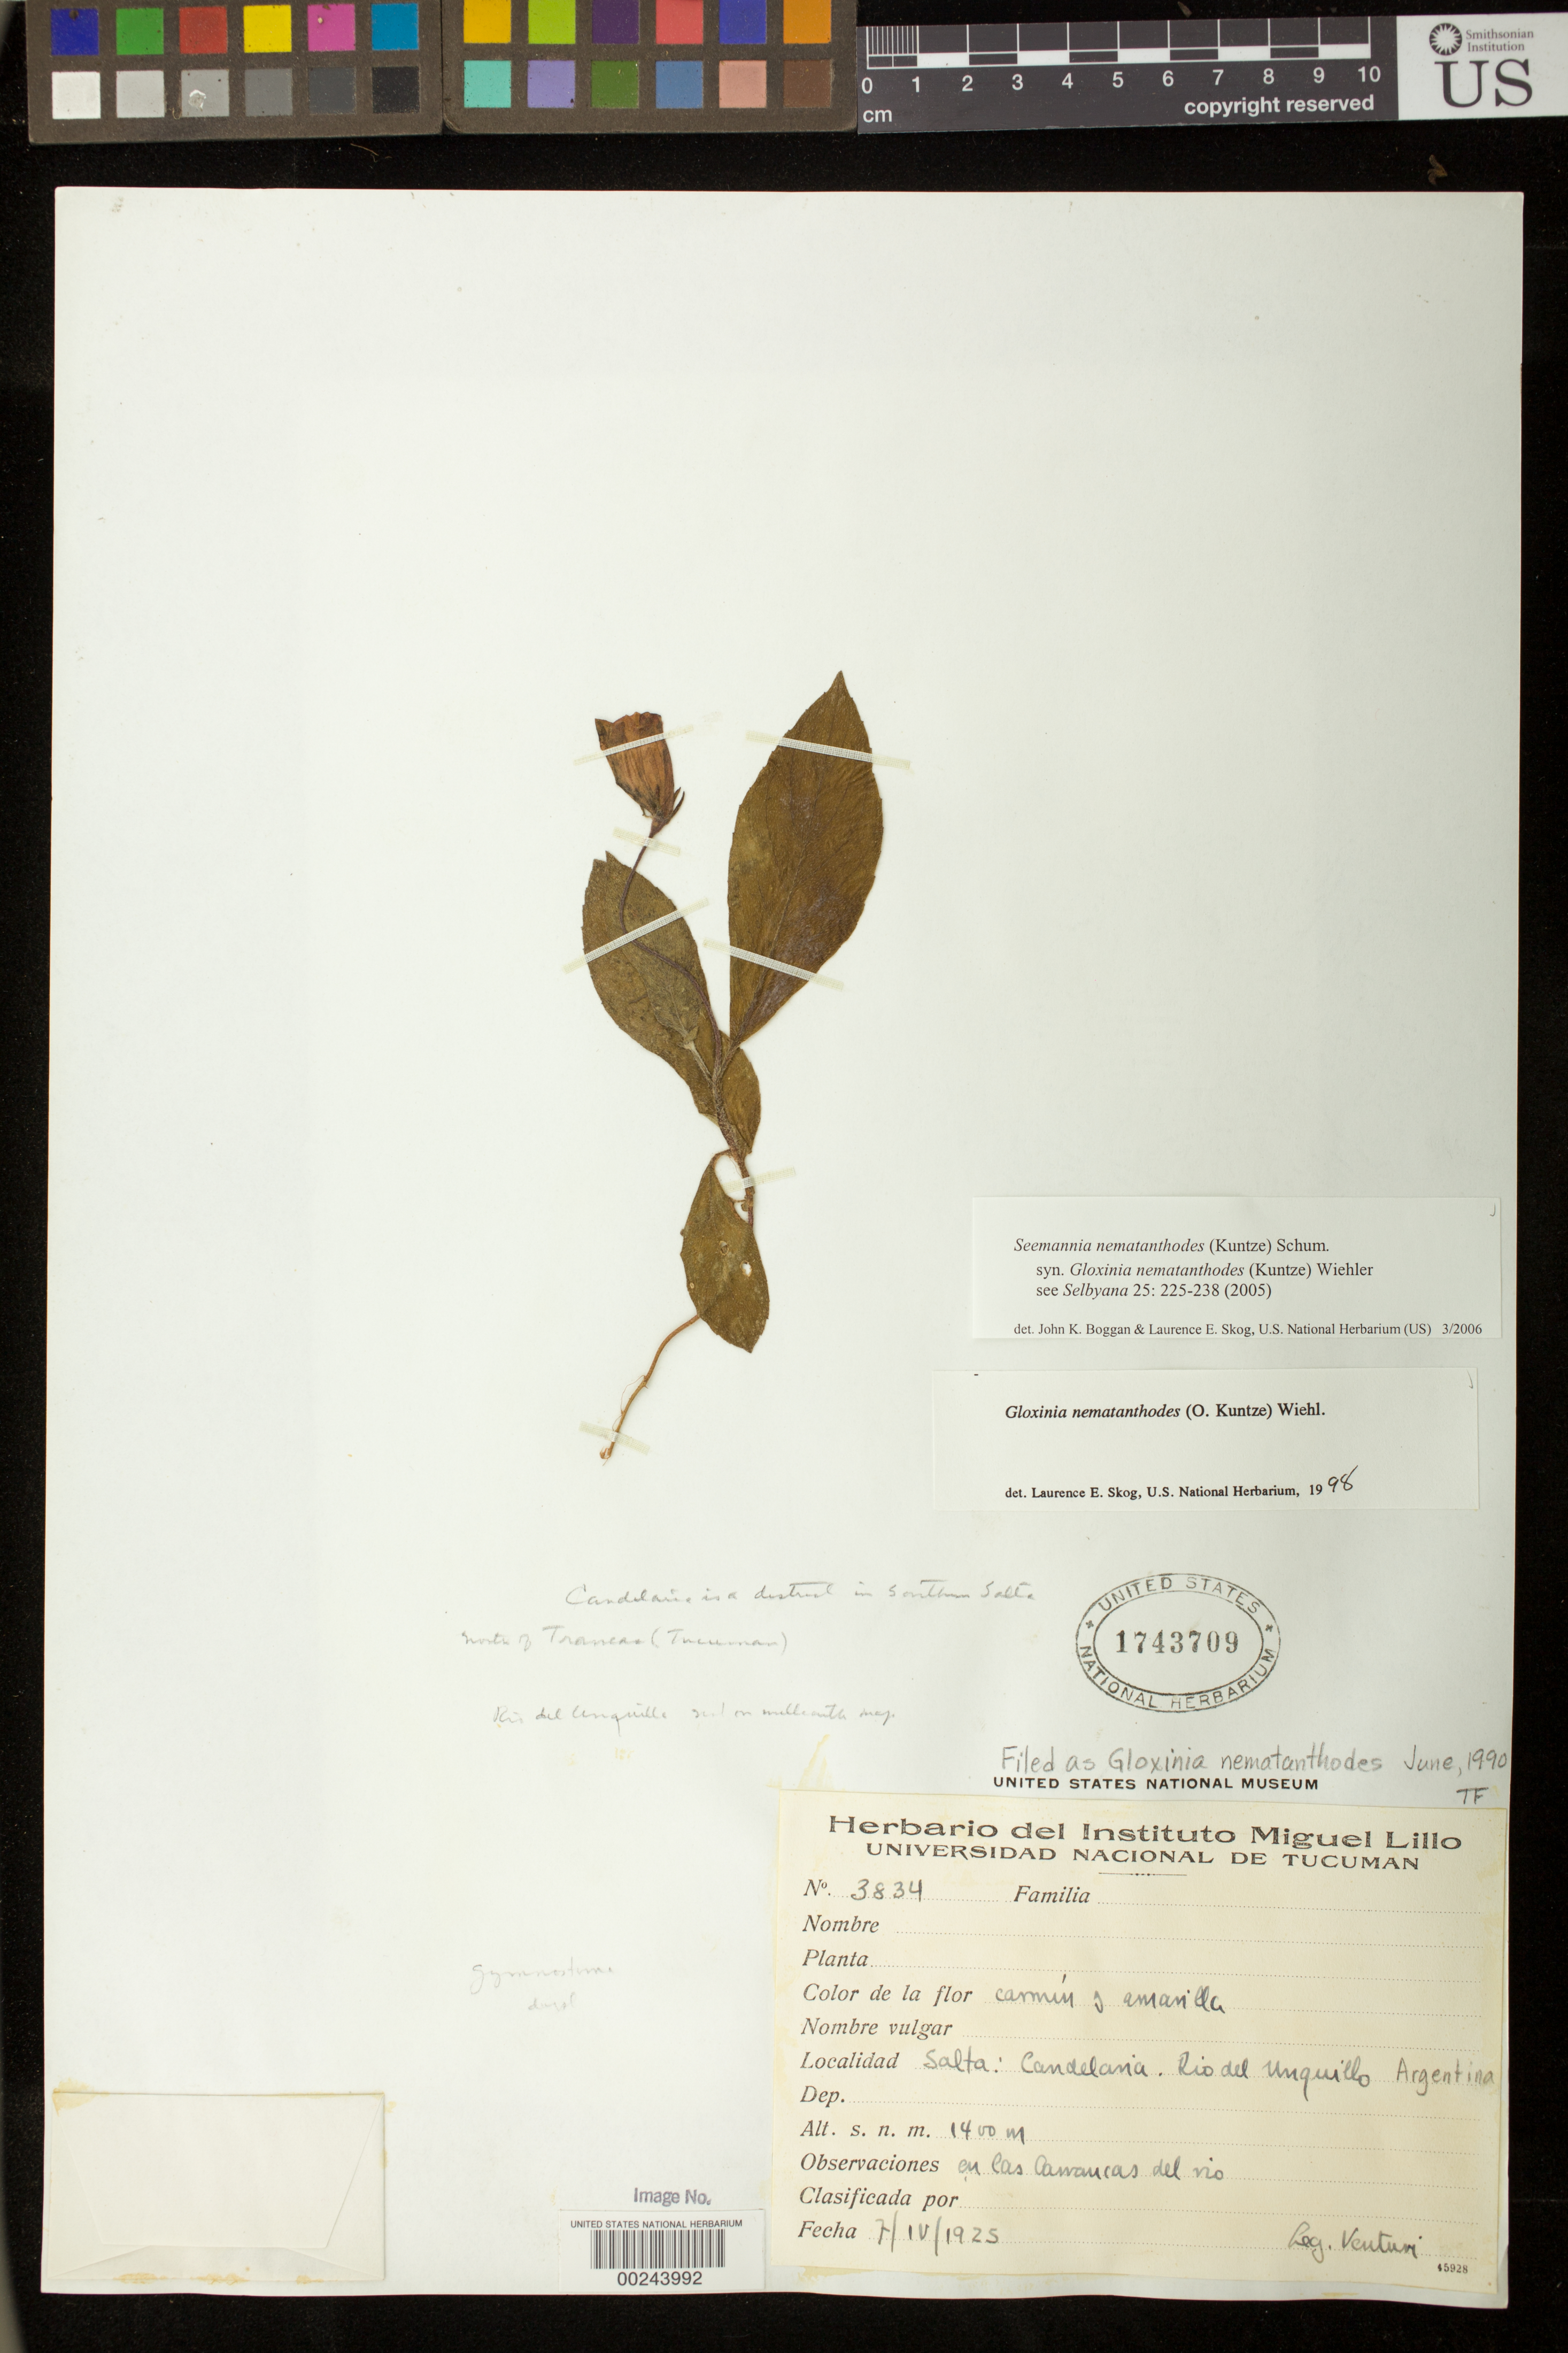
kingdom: Plantae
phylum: Tracheophyta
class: Magnoliopsida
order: Lamiales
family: Gesneriaceae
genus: Seemannia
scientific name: Seemannia nematanthodes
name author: (Kuntze) K. Schum.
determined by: Boggan, J. K.; Skog, L. E.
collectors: S. Venturi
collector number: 3834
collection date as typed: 07 Apr 1925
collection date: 1925-04-07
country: Argentina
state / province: Salta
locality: Candelaria, Rio del Unquillo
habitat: En las barrancas del rio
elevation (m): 1400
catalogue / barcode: US 1743709